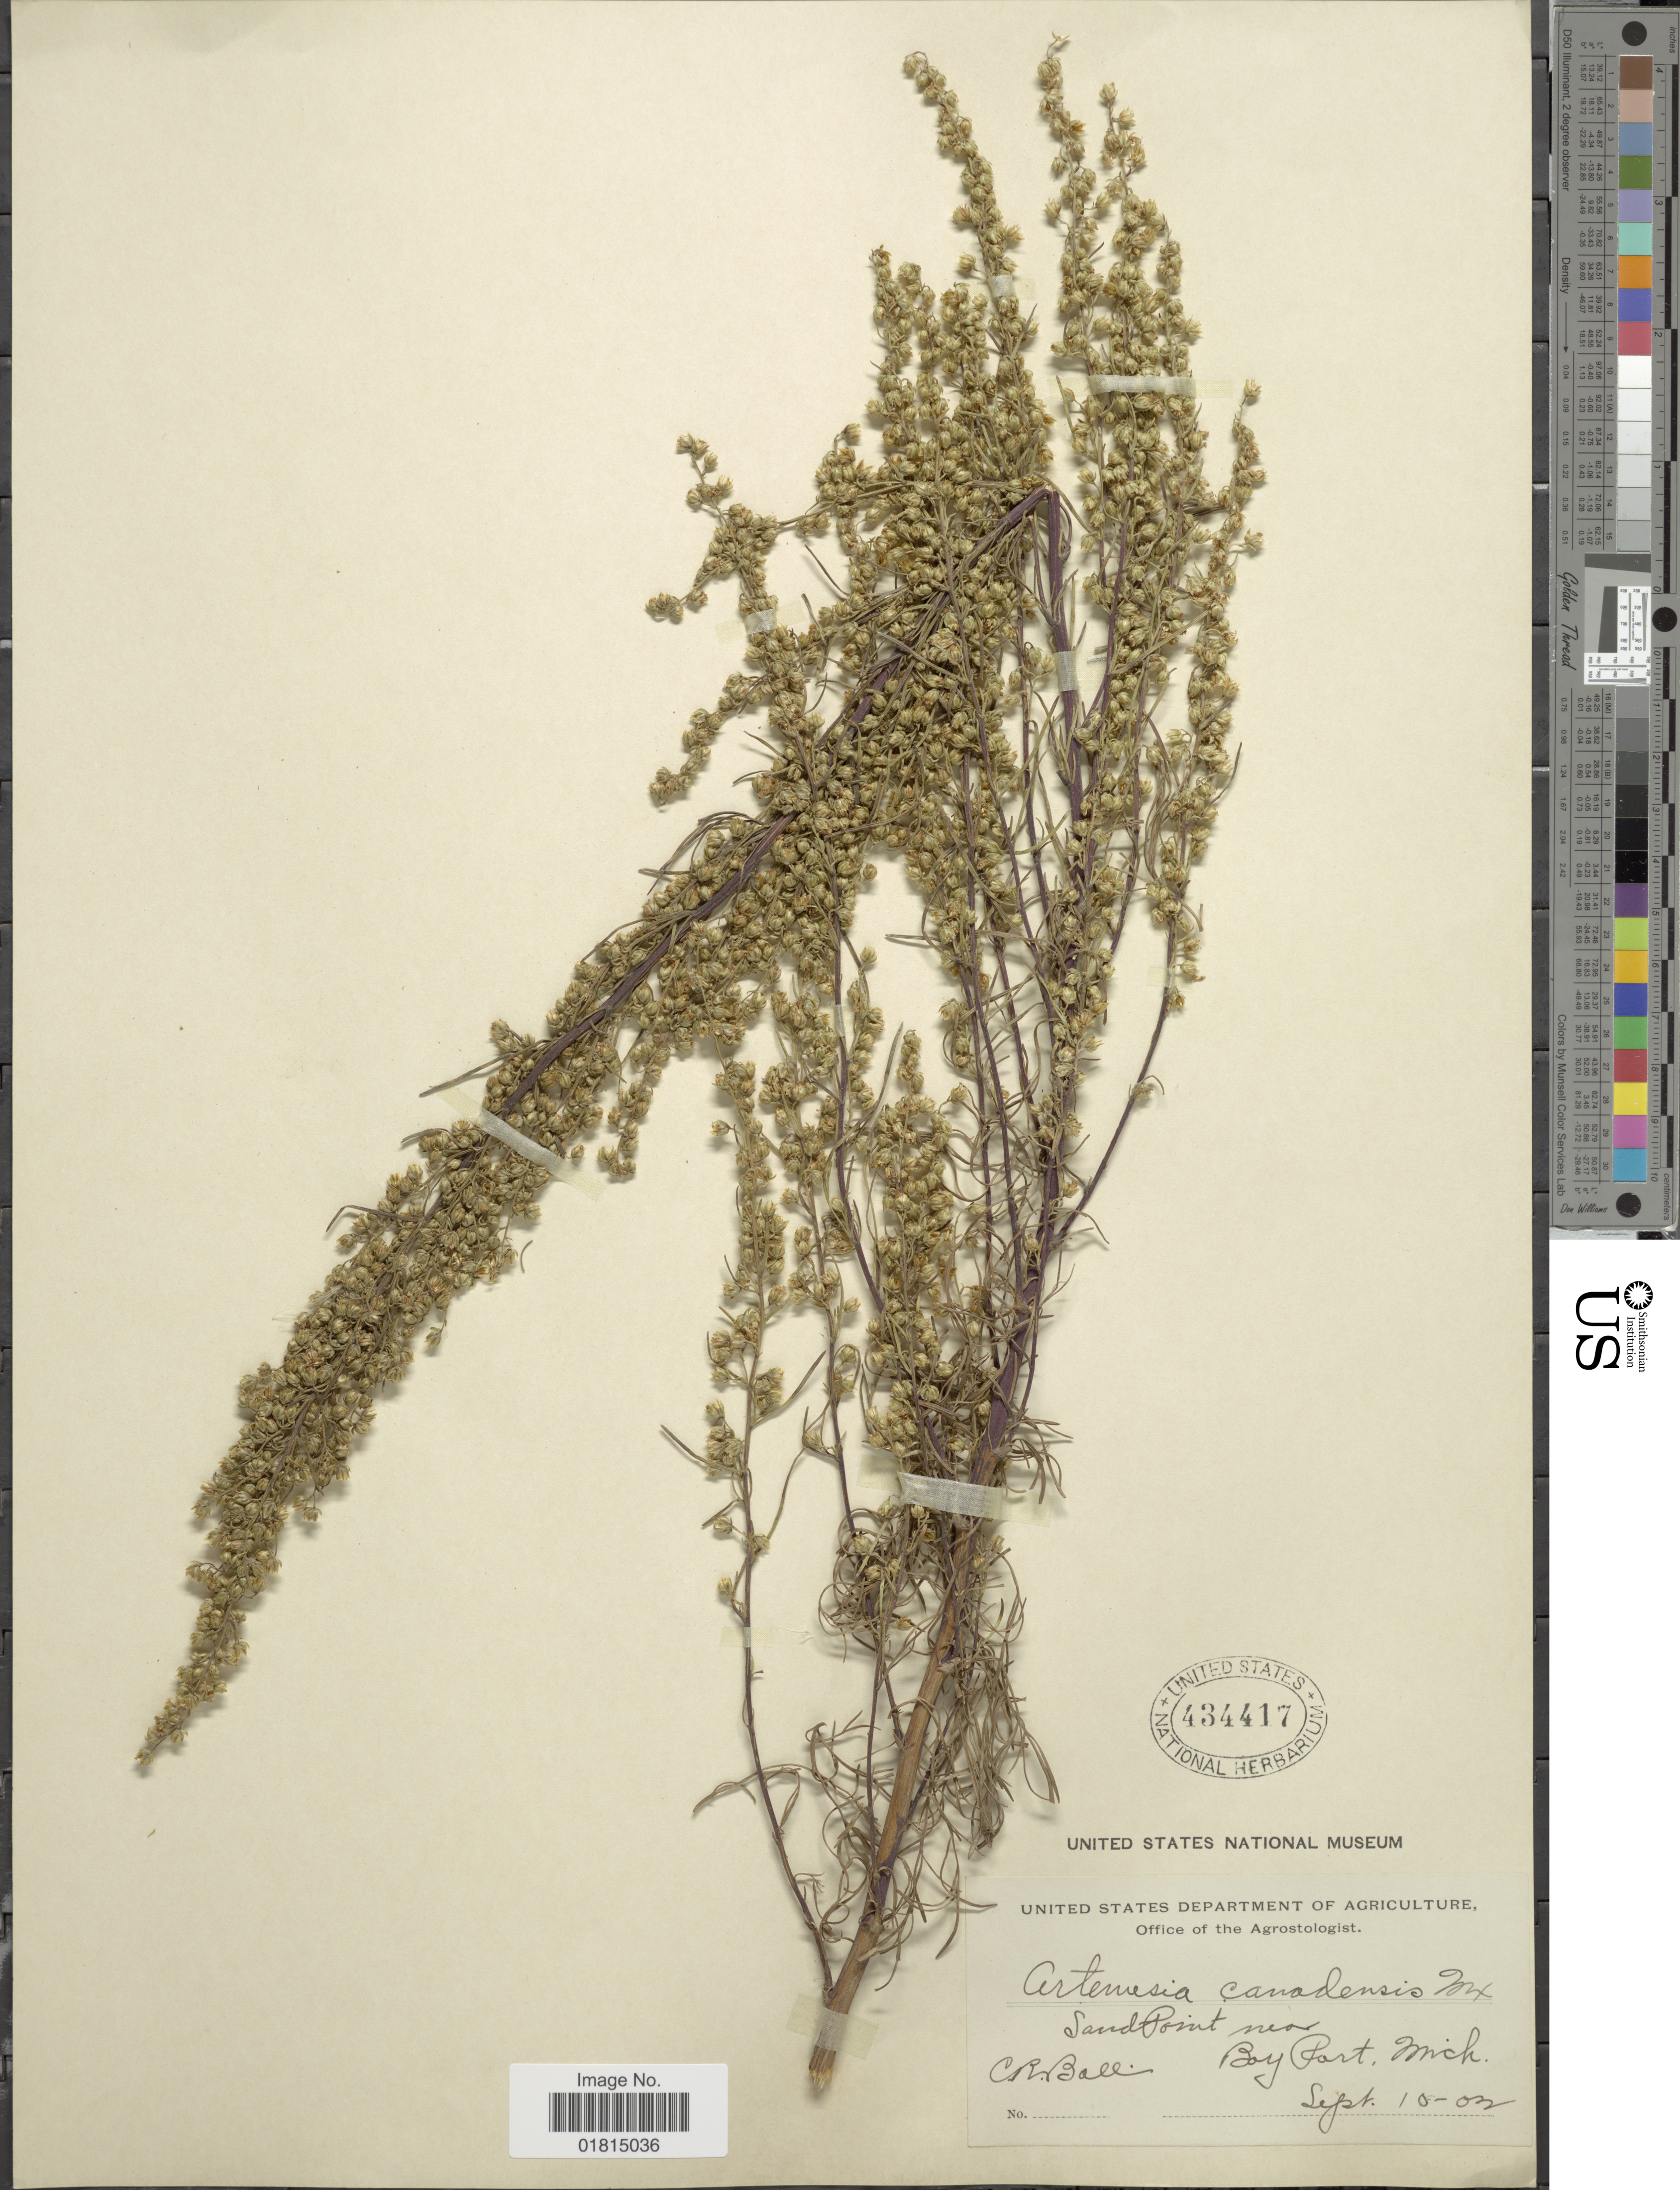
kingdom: Plantae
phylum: Tracheophyta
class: Magnoliopsida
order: Asterales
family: Asteraceae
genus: Artemisia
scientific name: Artemisia caudata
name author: Michx.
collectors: C. R. Ball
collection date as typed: Transcribed d/m/y: 10/9/2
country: United States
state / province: Michigan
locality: Sand Point near Bay Port. Mich.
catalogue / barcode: US 434417